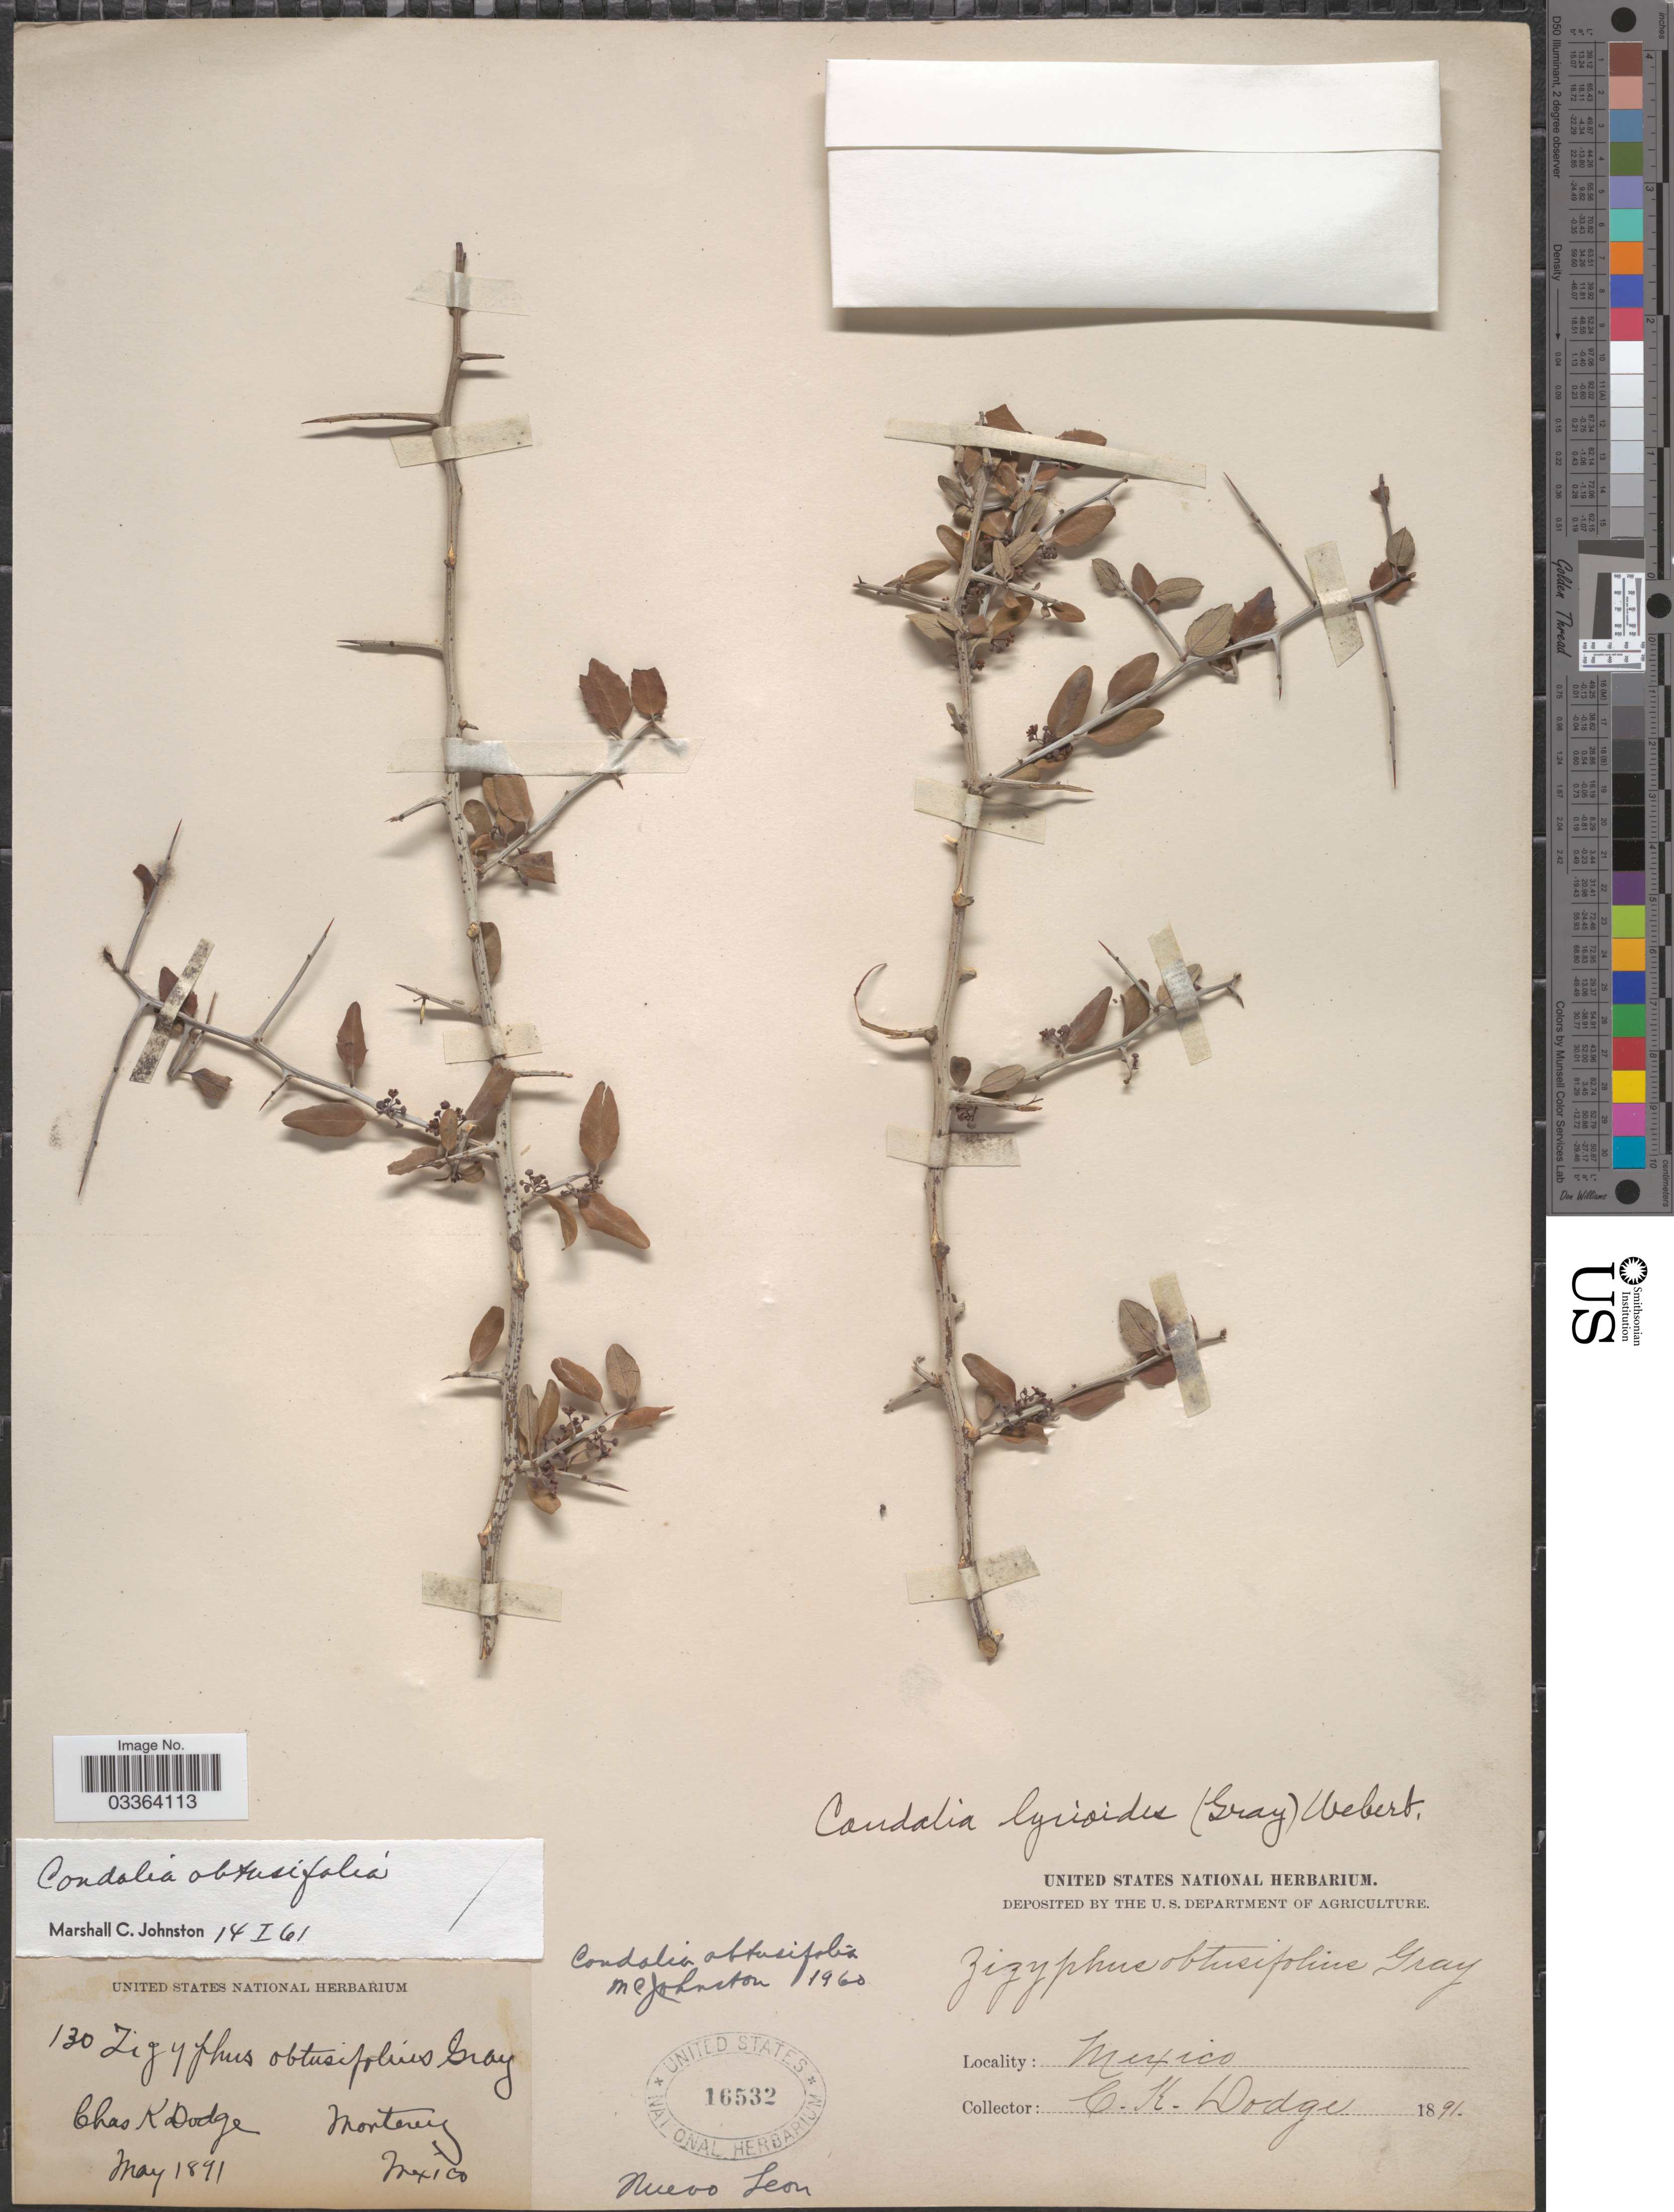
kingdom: Plantae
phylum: Tracheophyta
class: Magnoliopsida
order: Rosales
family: Rhamnaceae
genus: Sarcomphalus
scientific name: Sarcomphalus obtusifolius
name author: (Hook. ex Torr. & A. Gray) Hauenschild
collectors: C. K. Dodge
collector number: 130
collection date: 1891-05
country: Mexico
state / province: Nuevo León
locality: Monterey.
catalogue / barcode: US 16532